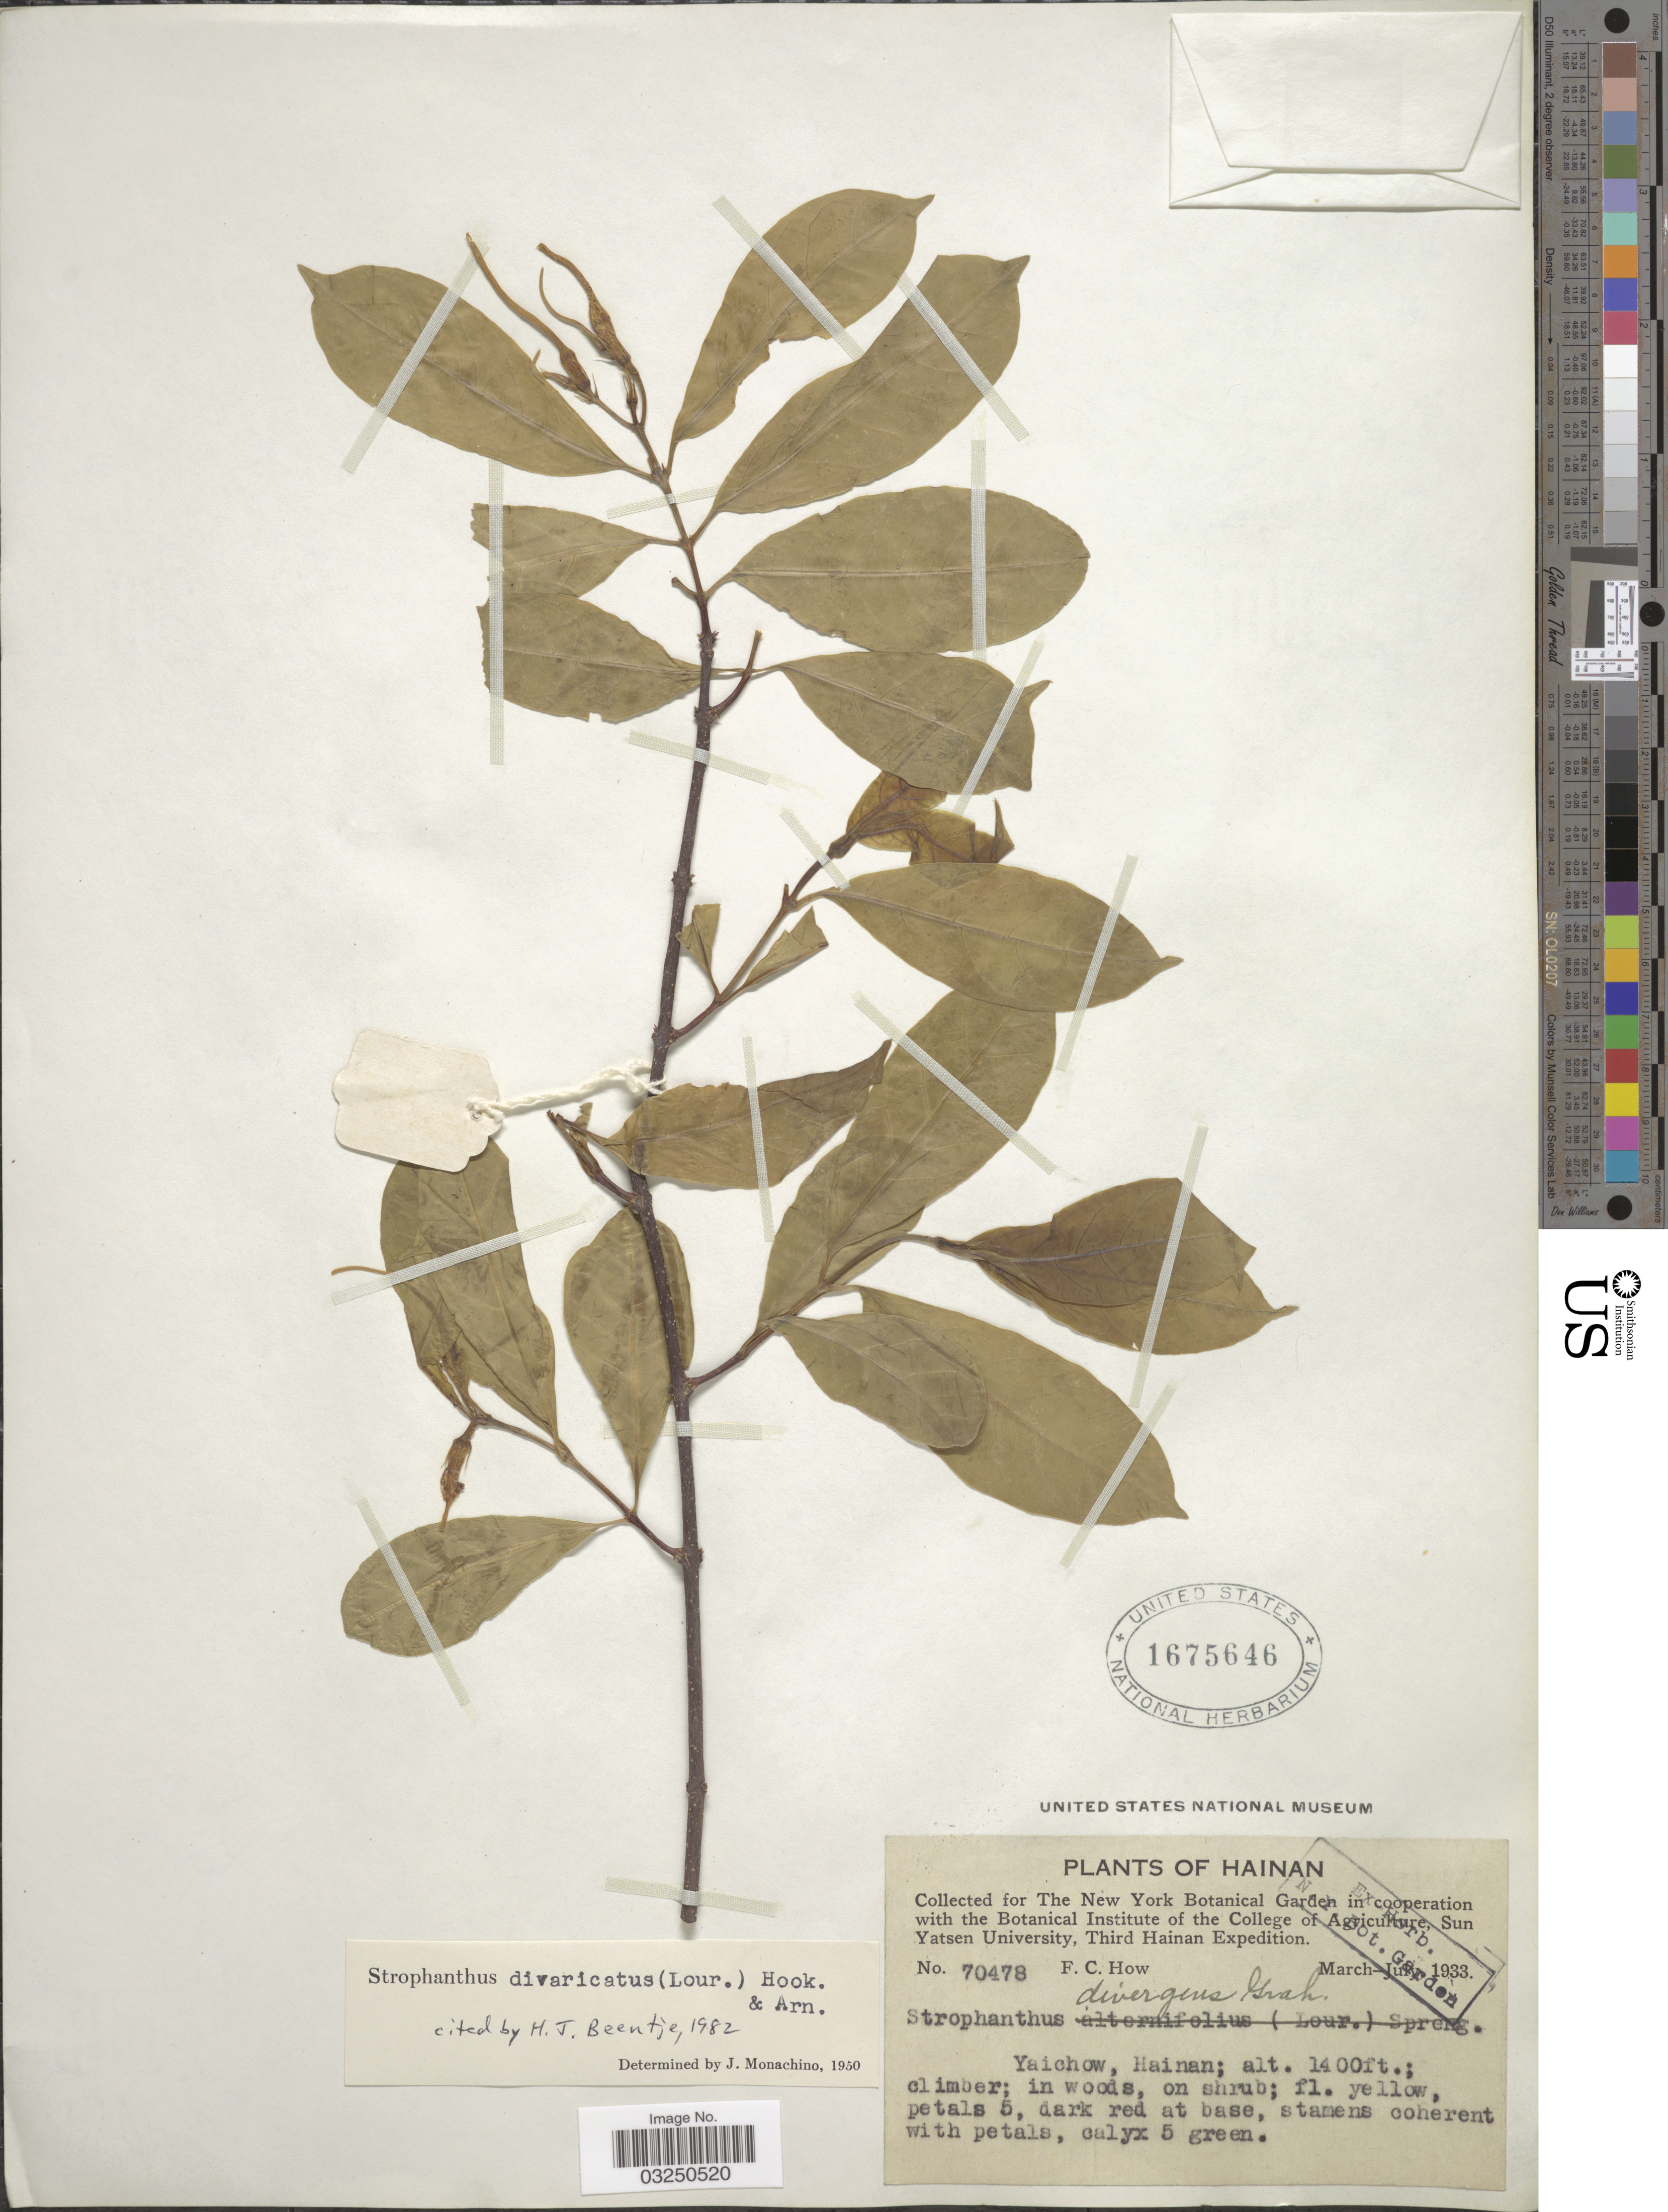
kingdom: Plantae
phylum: Tracheophyta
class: Magnoliopsida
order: Gentianales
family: Apocynaceae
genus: Strophanthus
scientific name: Strophanthus divaricatus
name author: (Lour.) Hook. & Arn.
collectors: F. C. How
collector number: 70478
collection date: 1933-03/1933-07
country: China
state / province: Hainan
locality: Yaichow.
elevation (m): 427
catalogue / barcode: US 1675646